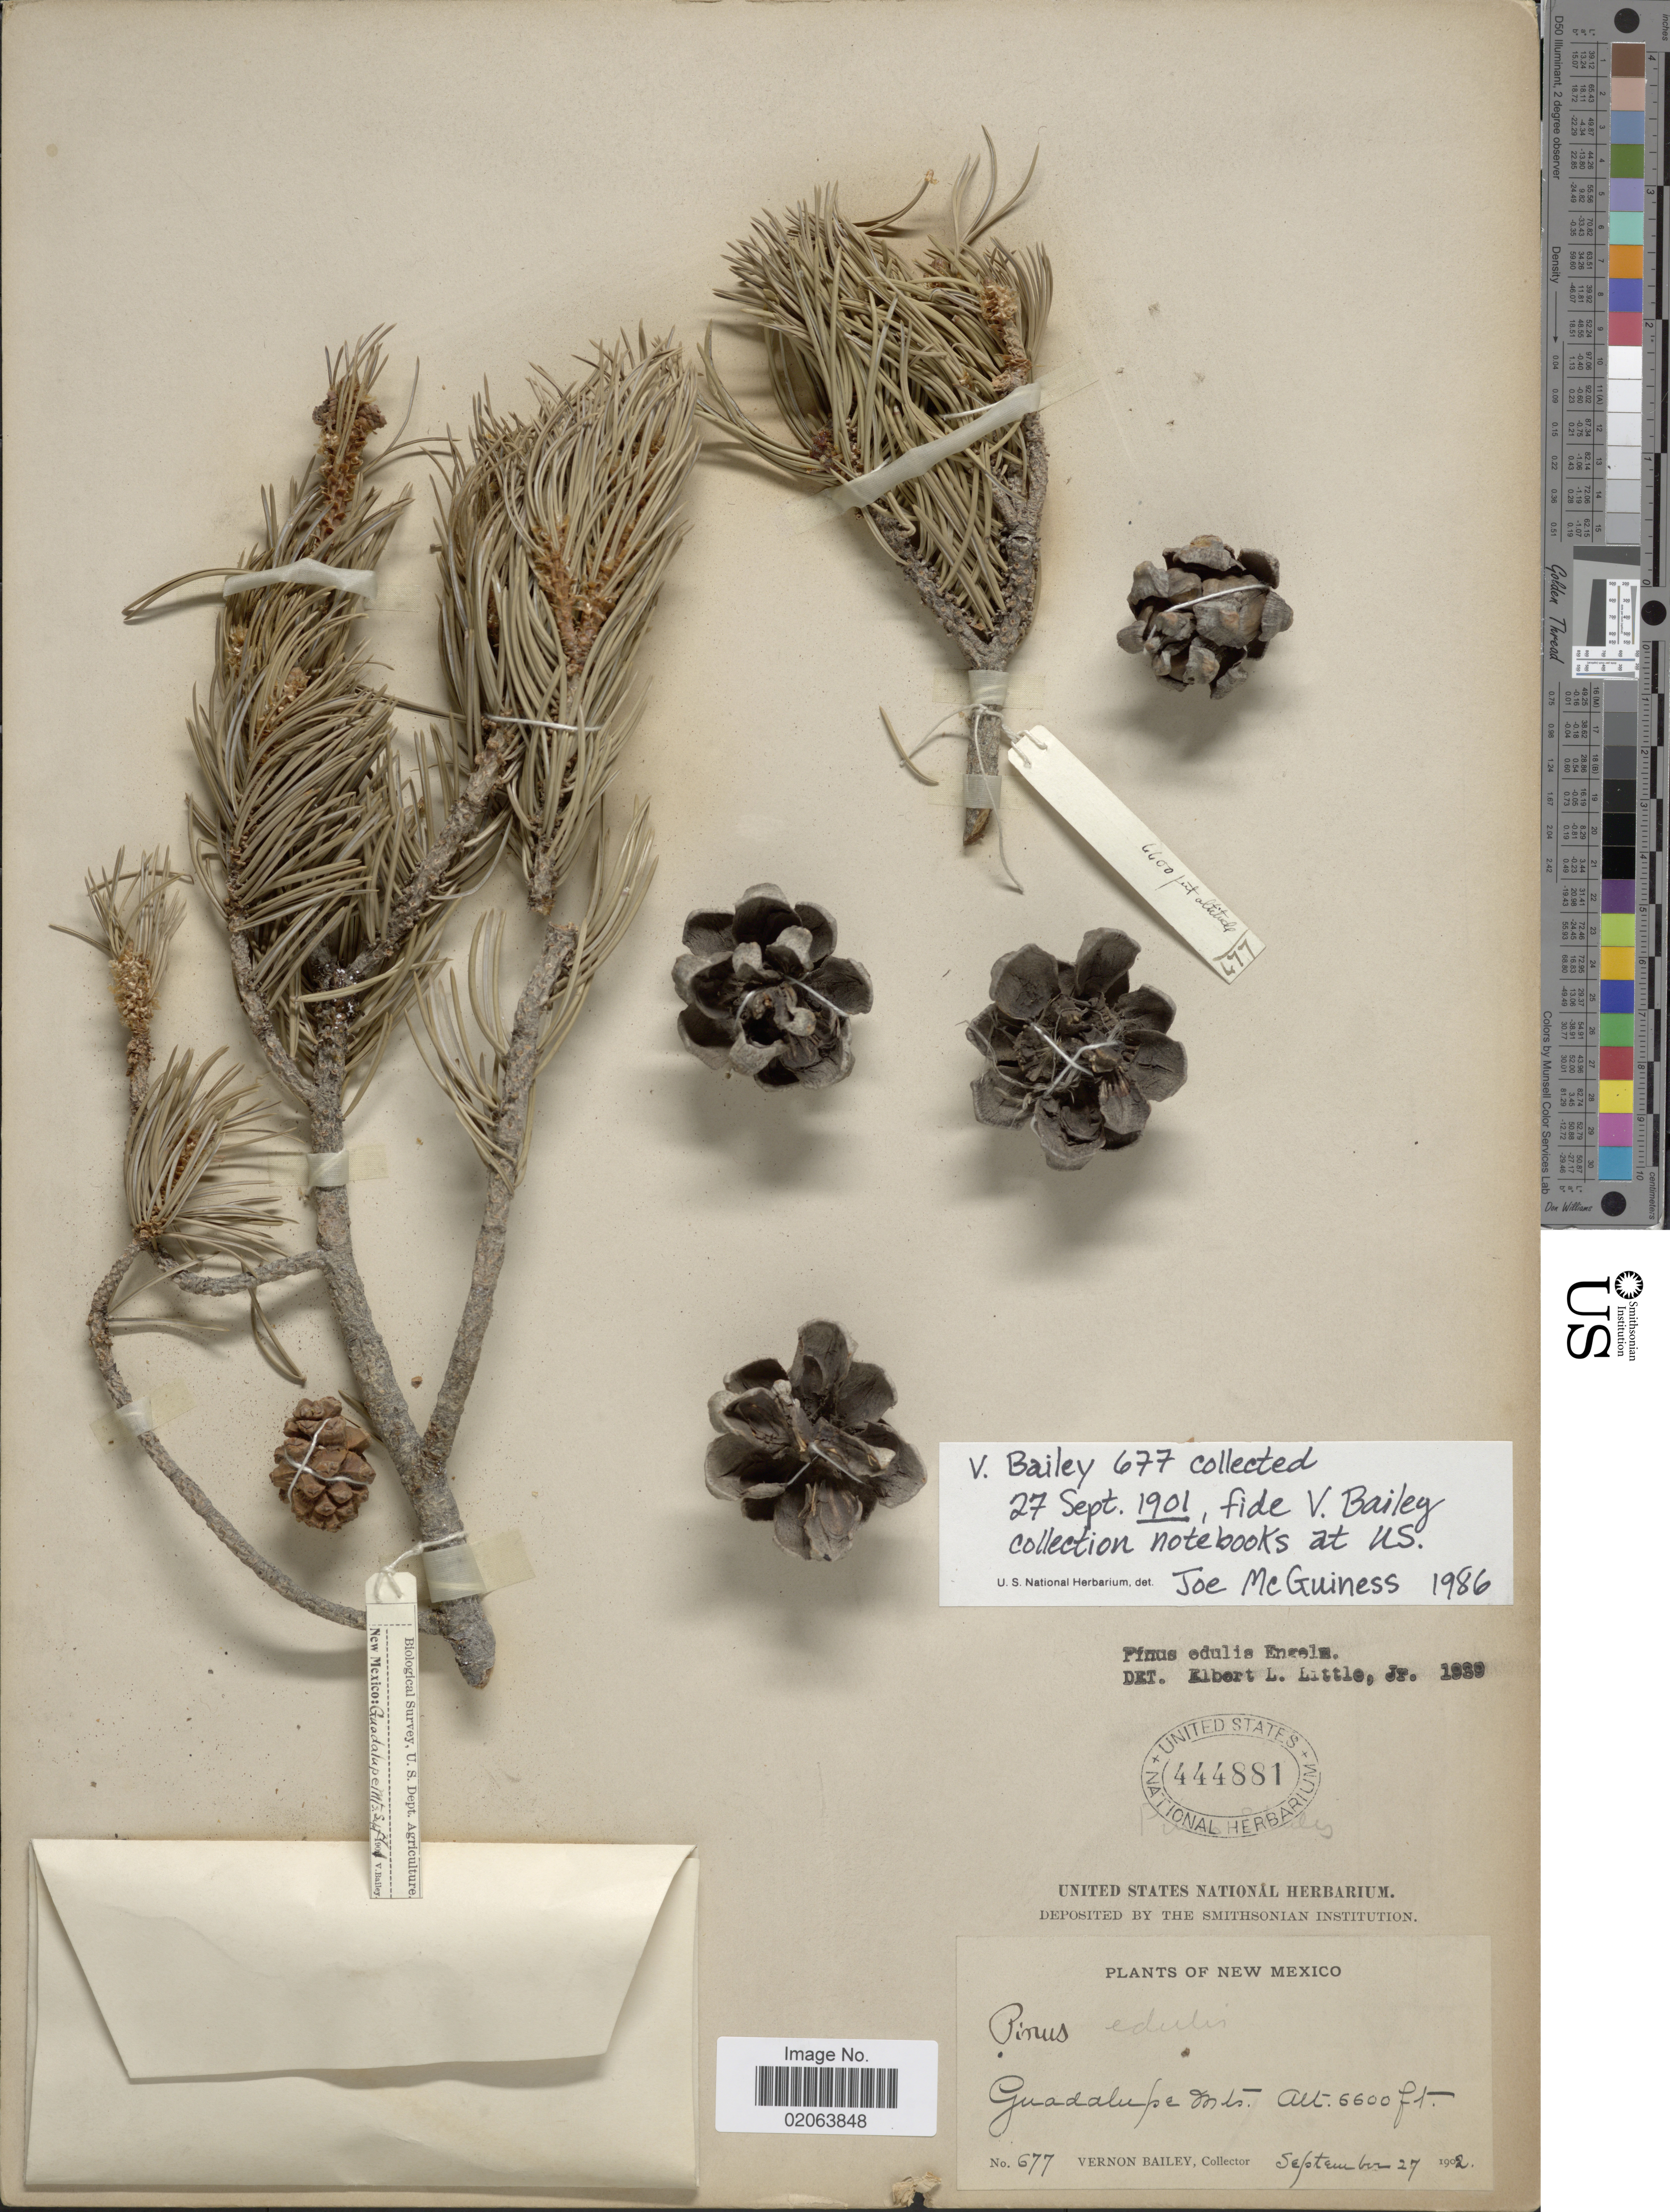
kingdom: Plantae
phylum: Tracheophyta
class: Pinopsida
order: Pinales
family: Pinaceae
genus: Pinus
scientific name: Pinus edulis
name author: Engelm.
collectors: V. O. Bailey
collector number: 677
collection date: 1902-09-27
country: United States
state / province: New Mexico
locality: Guadalupe Mts.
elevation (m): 2012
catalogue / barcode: US 444881